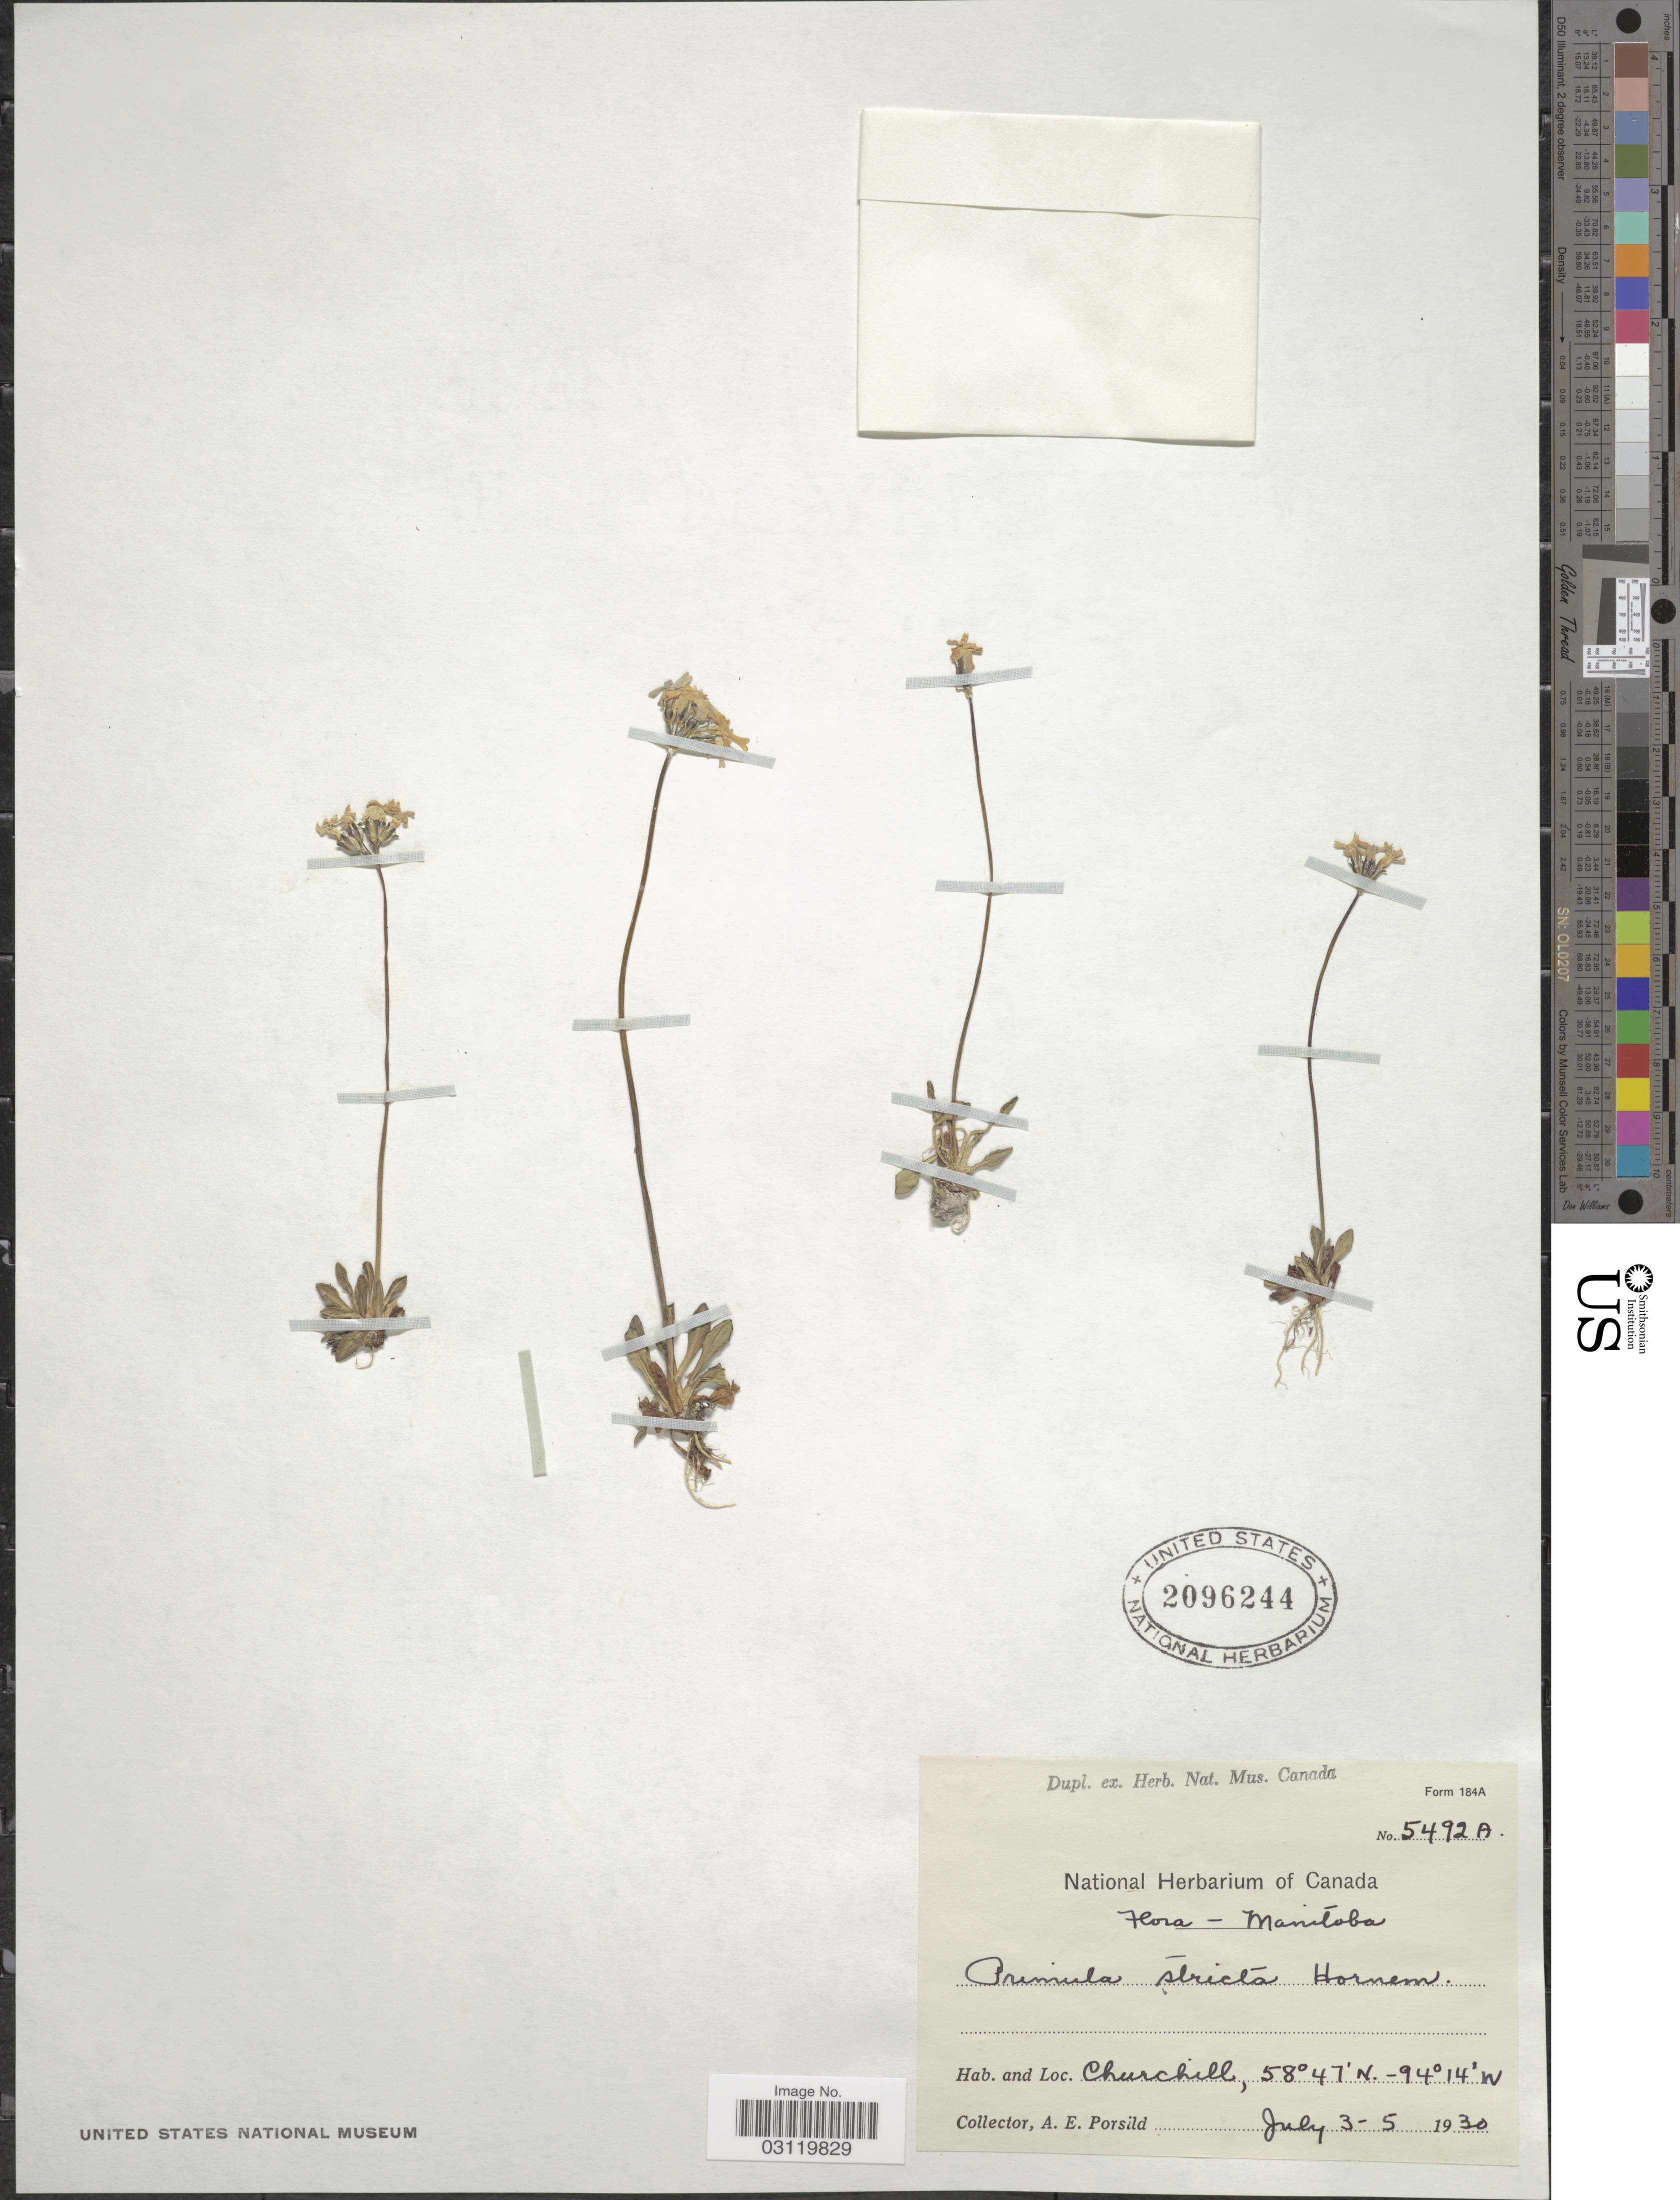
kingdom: Plantae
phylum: Tracheophyta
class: Magnoliopsida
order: Ericales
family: Primulaceae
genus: Primula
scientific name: Primula stricta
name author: Hornem.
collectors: A. E. Porsild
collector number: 5492A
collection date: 1930-07-03/1930-07-05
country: Canada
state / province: Manitoba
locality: Churchill.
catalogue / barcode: US 2096244